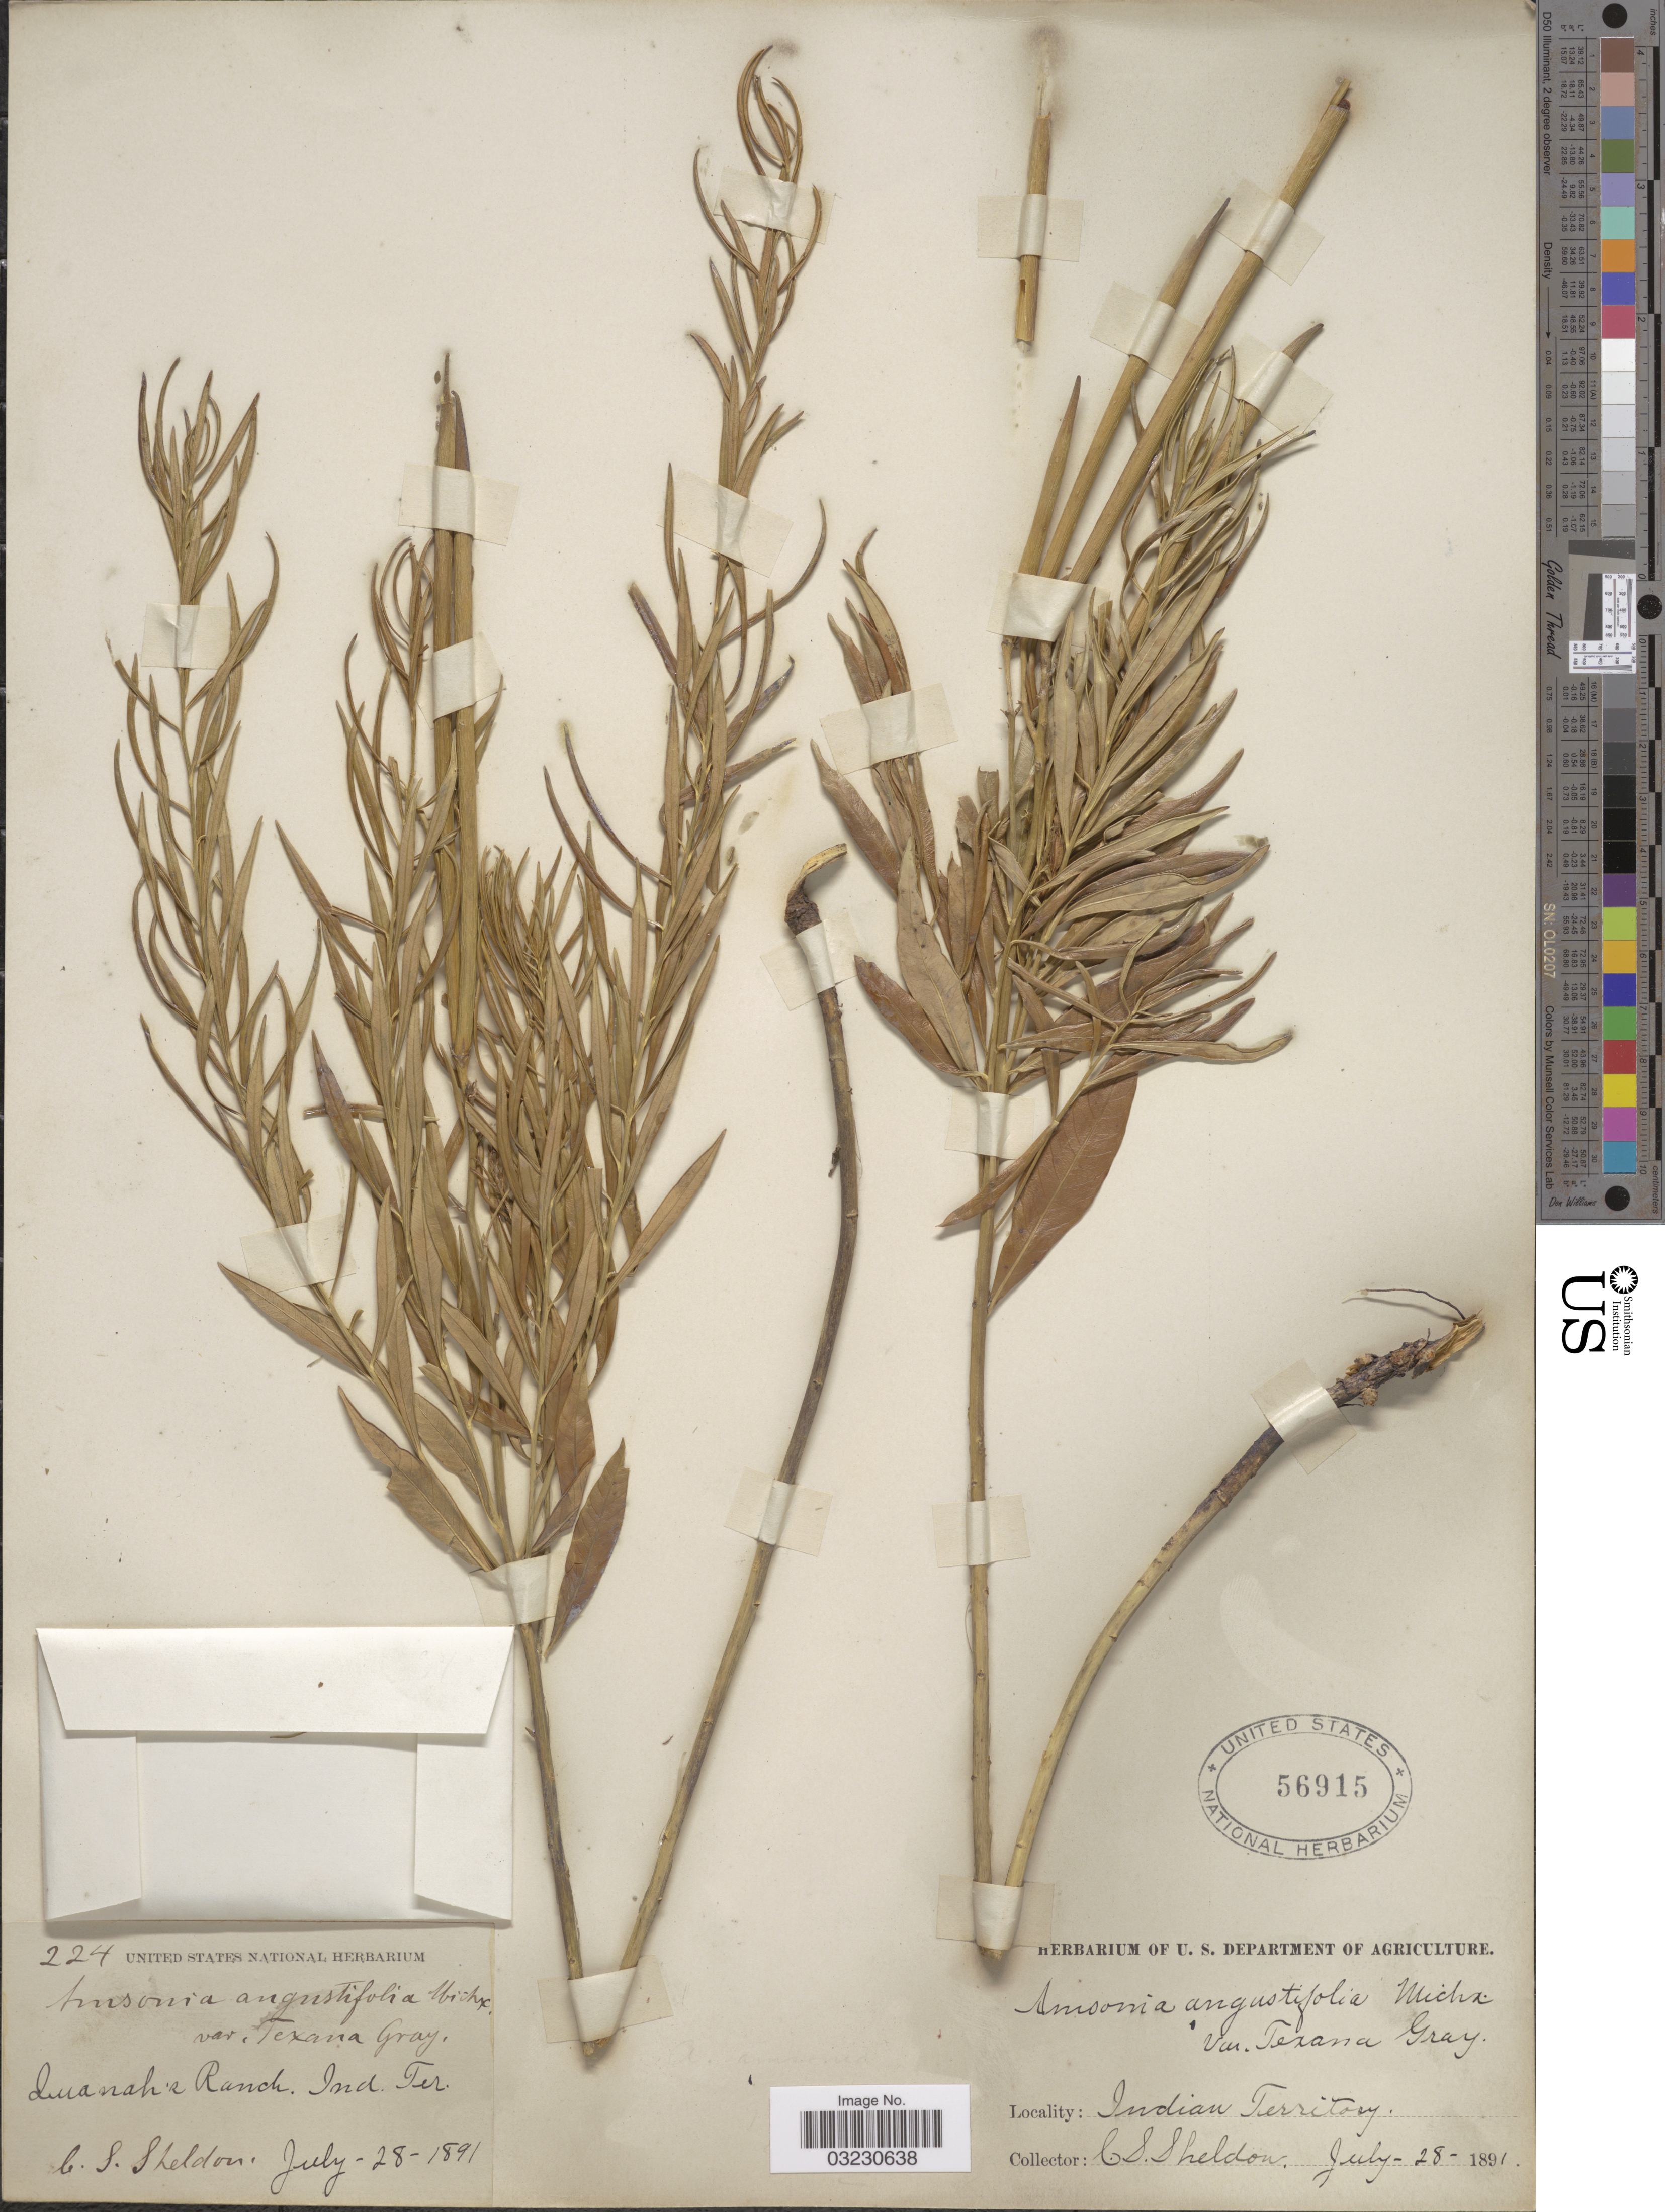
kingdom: Plantae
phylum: Tracheophyta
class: Magnoliopsida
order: Gentianales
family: Apocynaceae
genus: Amsonia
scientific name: Amsonia tenuifolia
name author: (Raf.) R.A. Harper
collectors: C. S. Sheldon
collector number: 224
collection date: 1891-07-28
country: United States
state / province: Oklahoma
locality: Quanah's Ranch, Indian Territory.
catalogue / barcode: US 56915